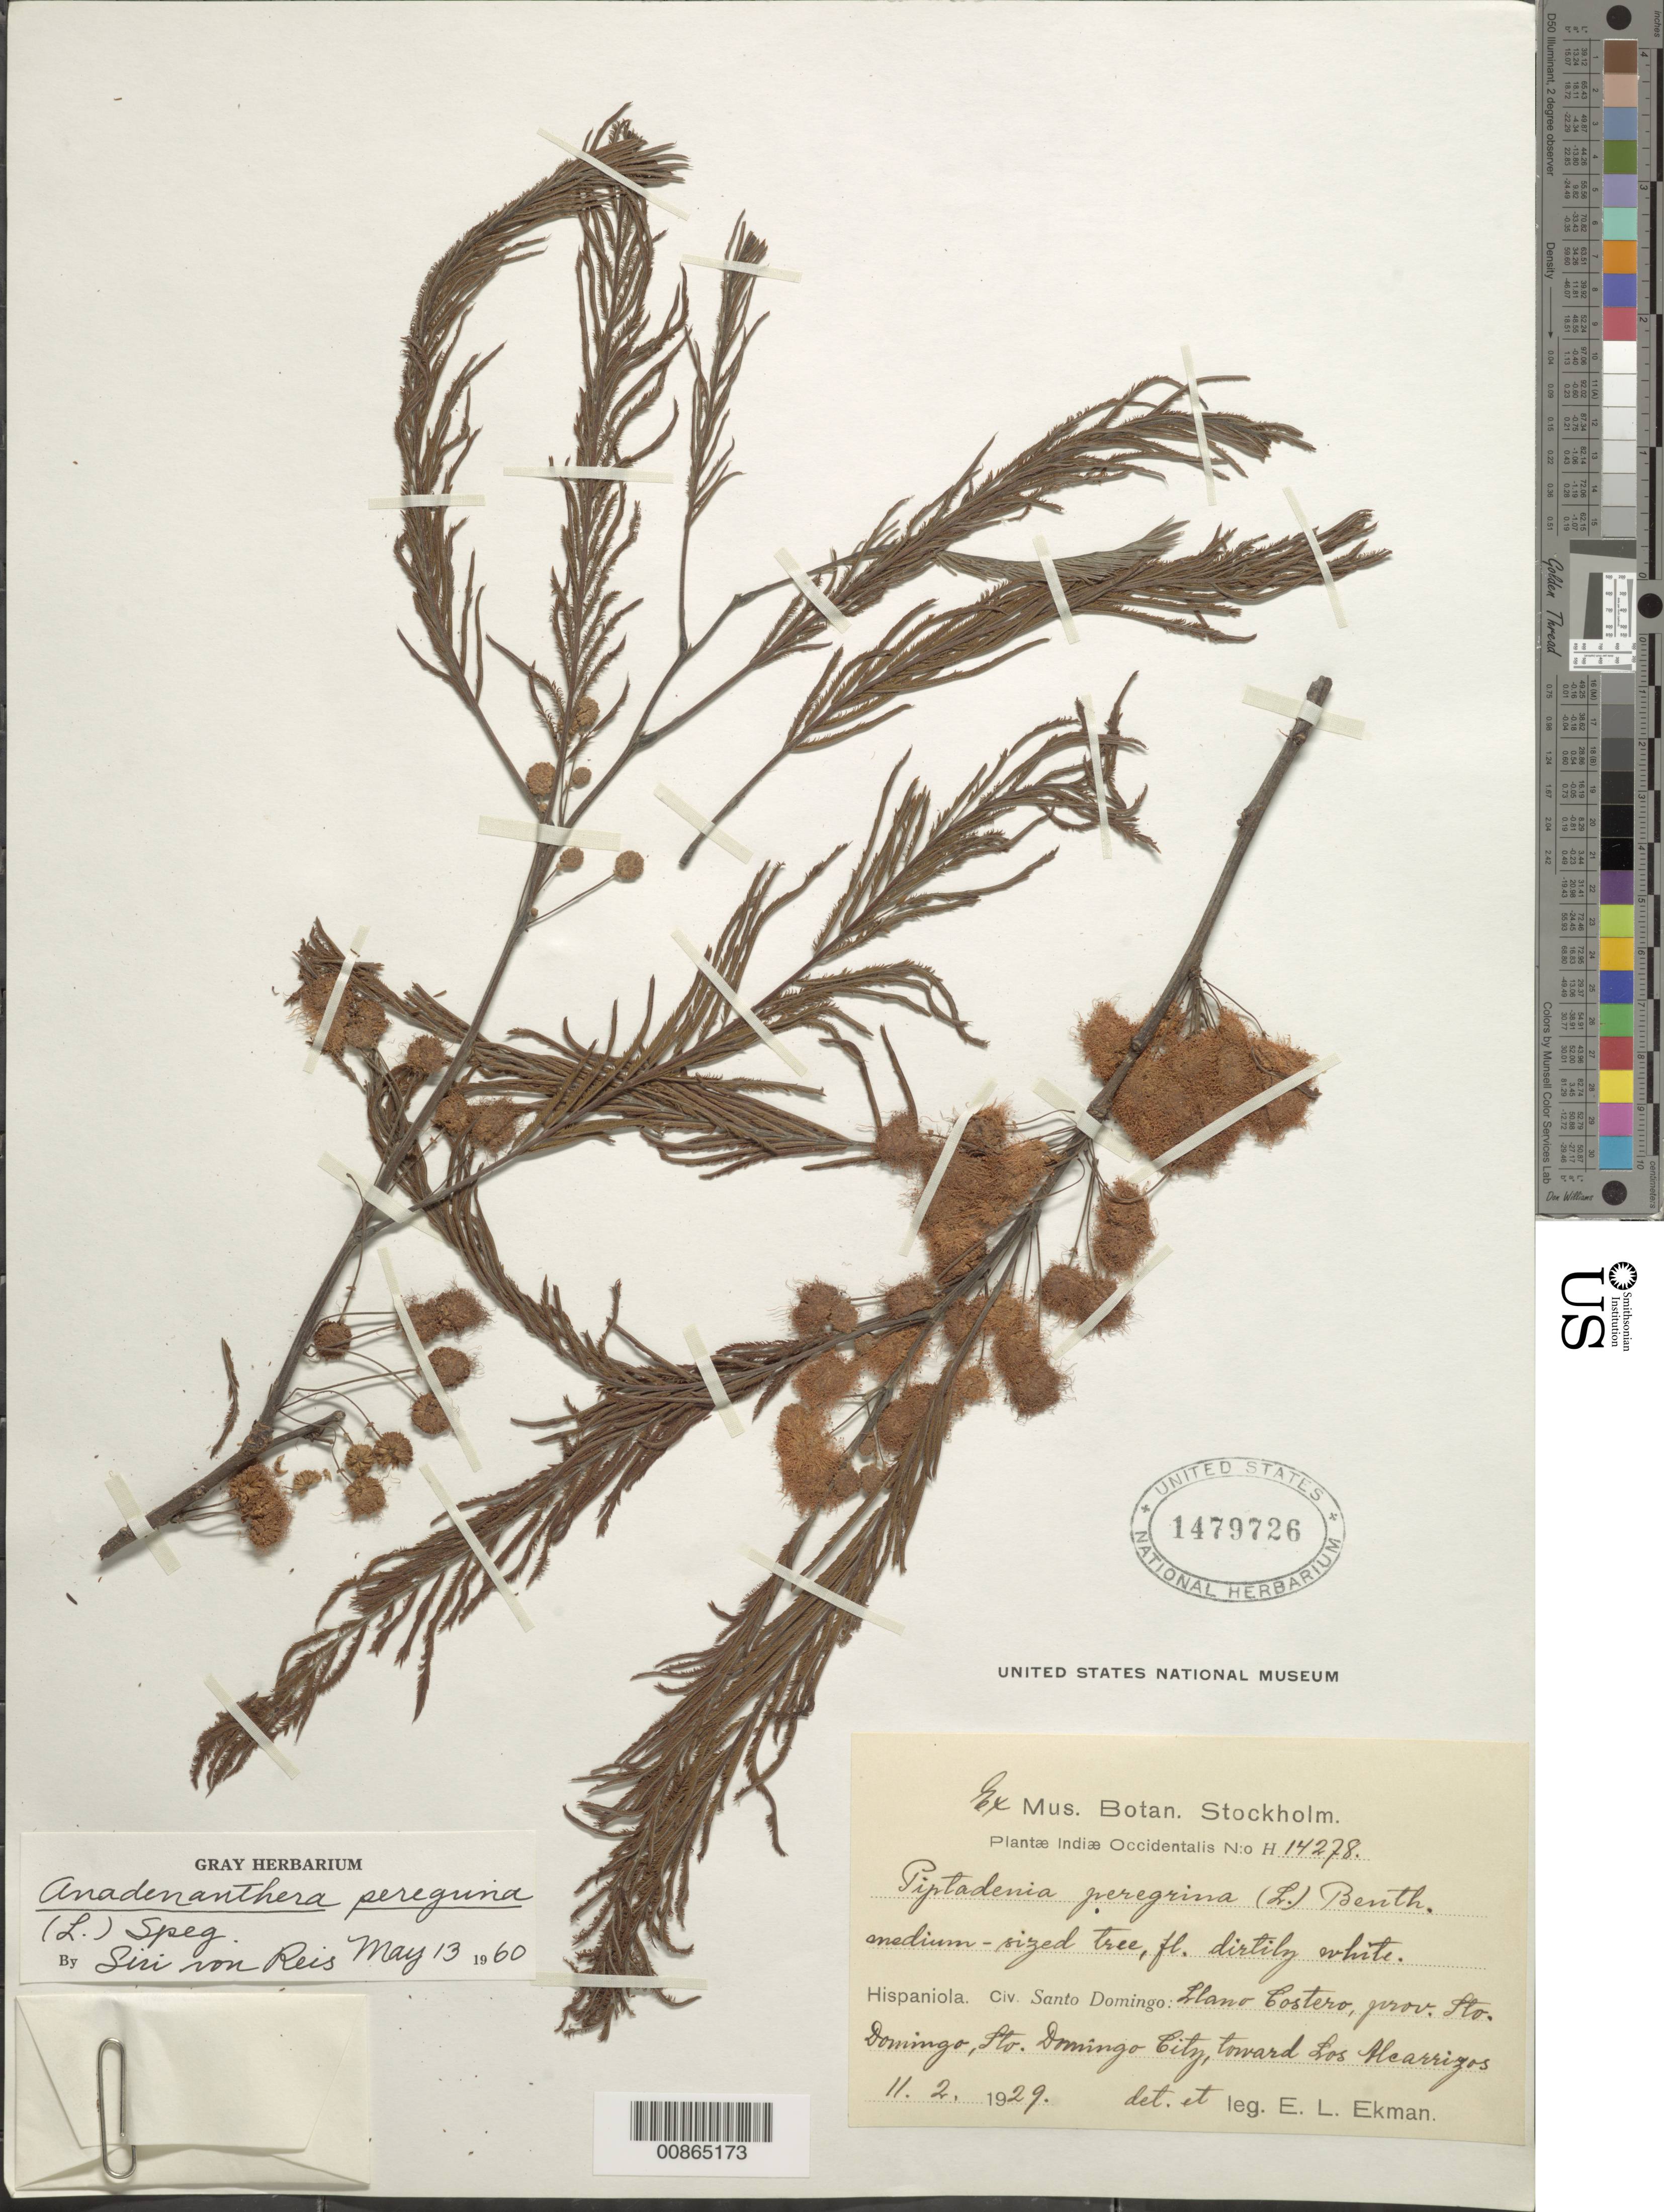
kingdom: Plantae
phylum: Tracheophyta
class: Magnoliopsida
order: Fabales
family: Fabaceae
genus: Anadenanthera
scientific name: Anadenanthera peregrina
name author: (L.) Speg.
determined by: Von Reis, S.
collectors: E. L. Ekman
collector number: H 14278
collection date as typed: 11 Feb 1929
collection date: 1929-02-11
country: Dominican Republic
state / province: Distrito Nacional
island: Hispaniola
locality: Llano Costero, Prov. Sto. Domingo (obsolete), Sto. Domingo City, toward Los Alcarrizos.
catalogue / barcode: US 1479726